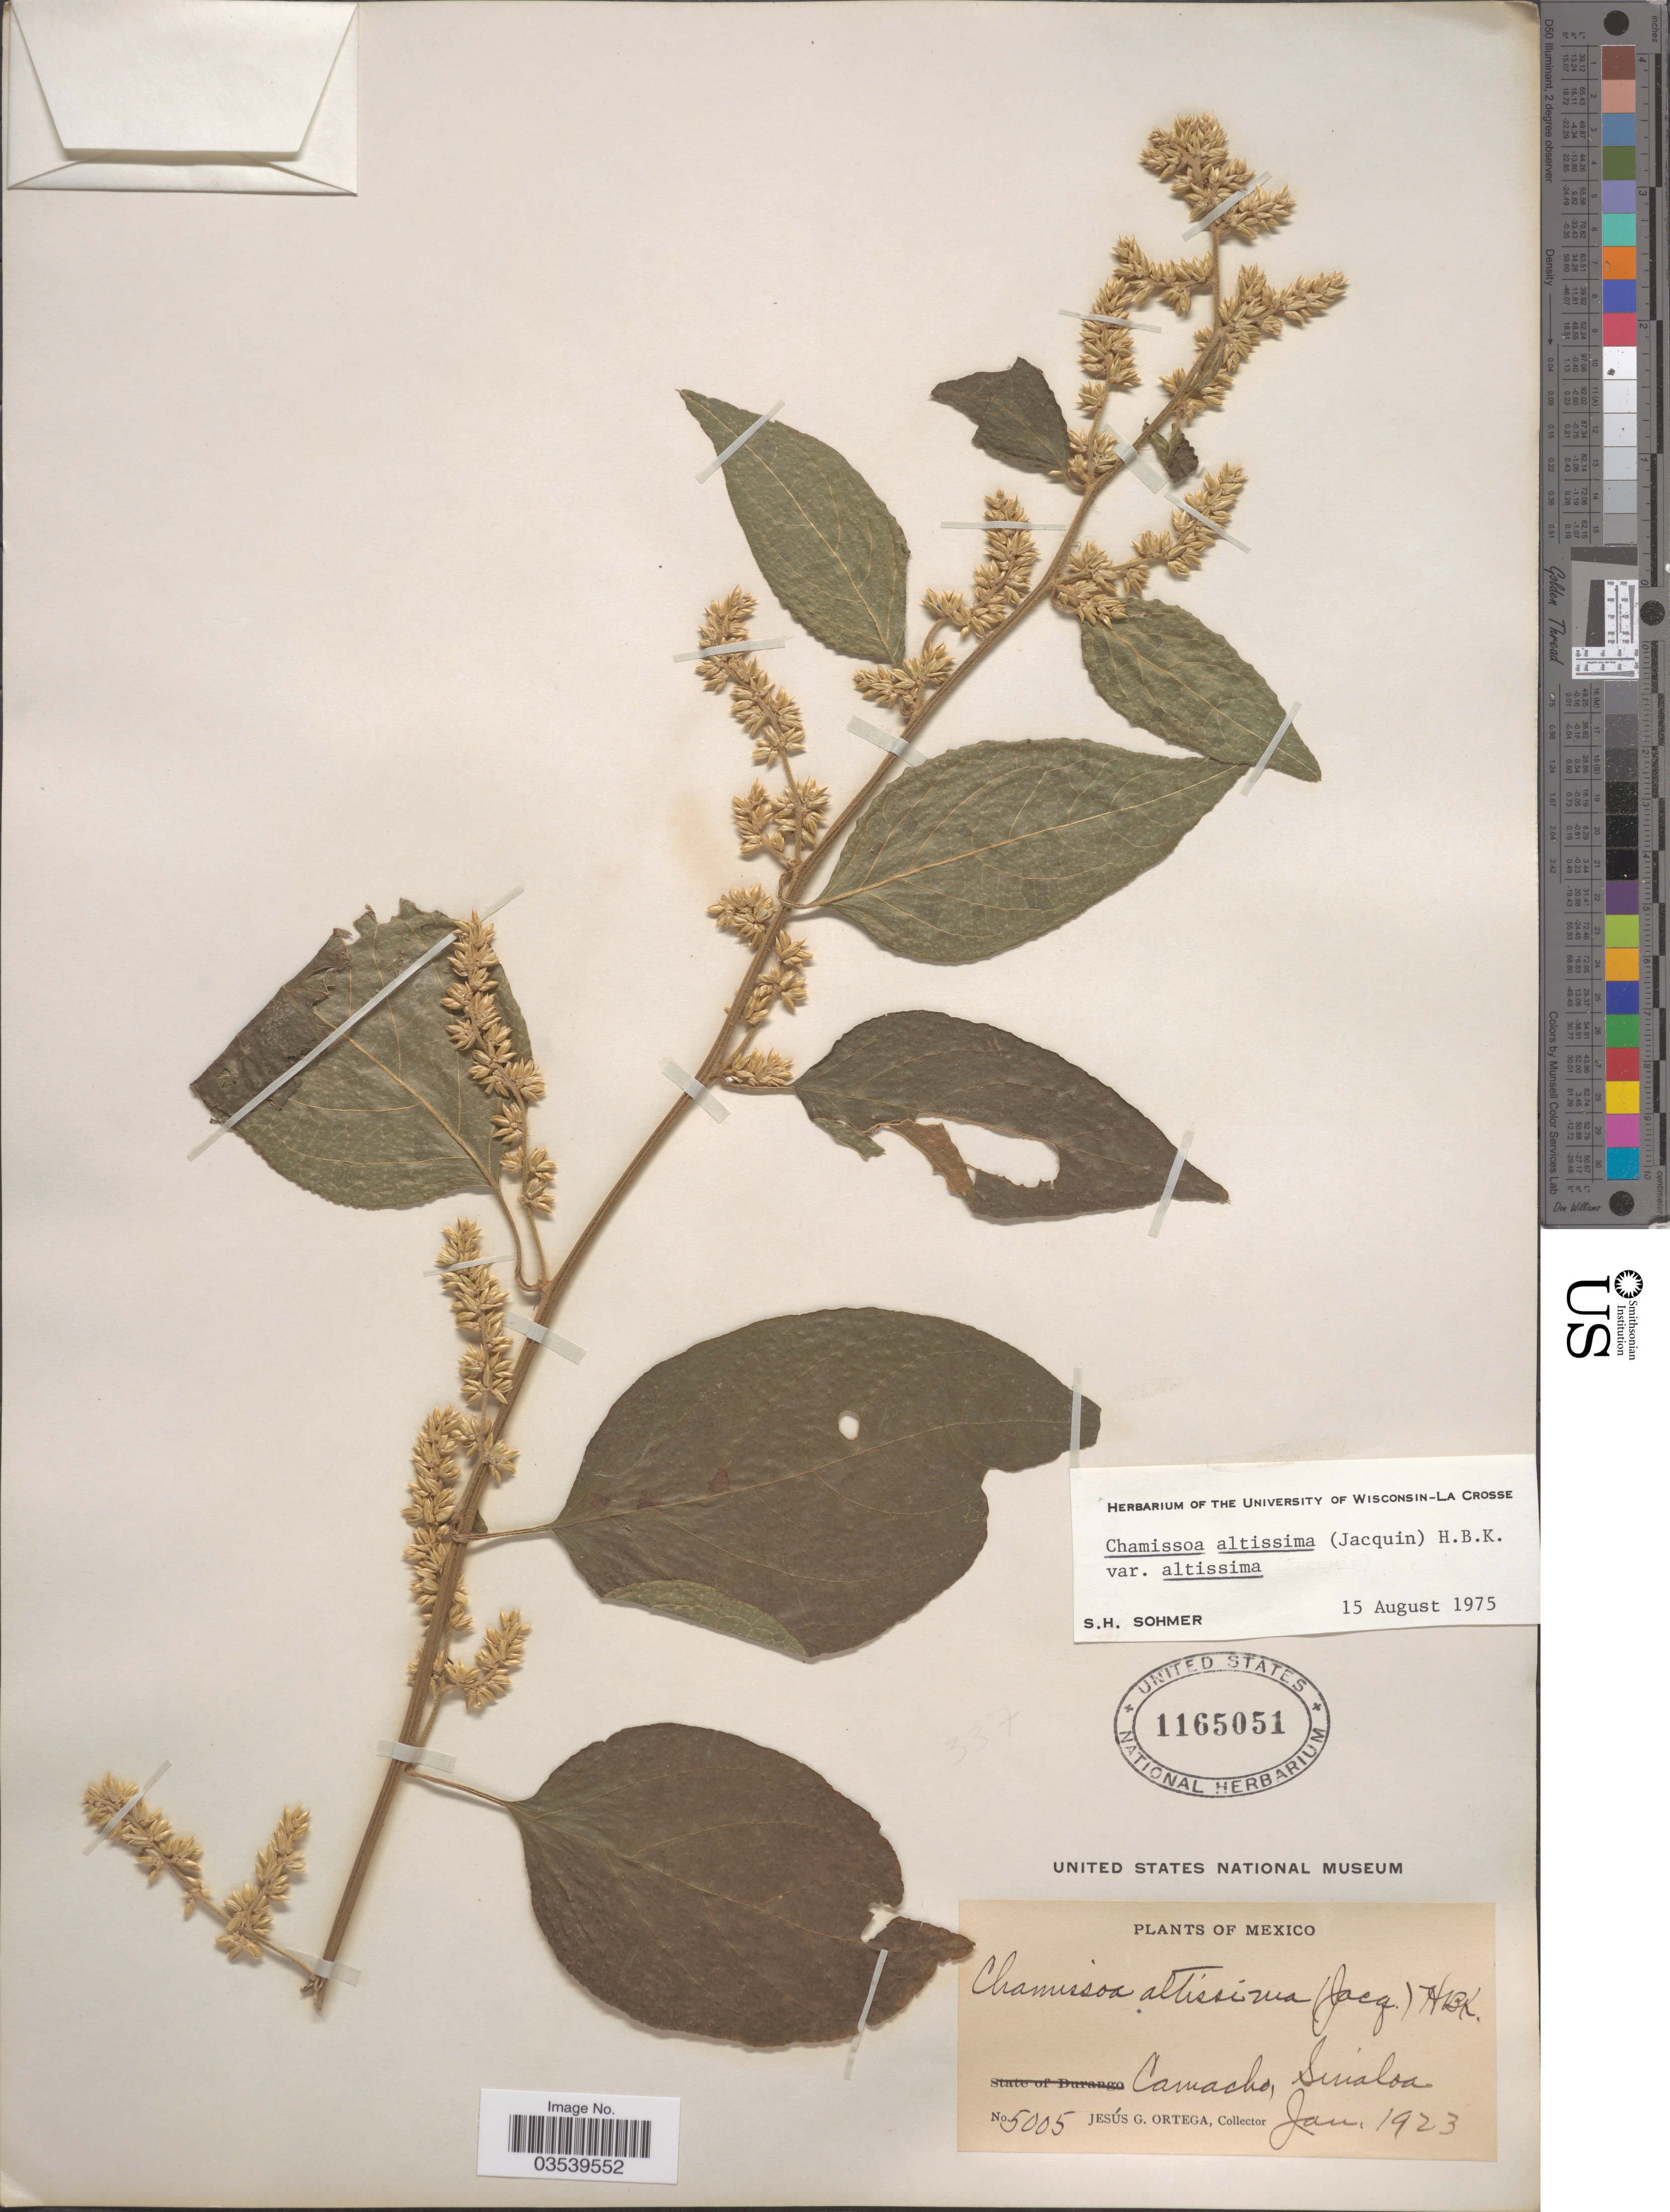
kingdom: Plantae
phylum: Tracheophyta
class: Magnoliopsida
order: Caryophyllales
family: Amaranthaceae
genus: Chamissoa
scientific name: Chamissoa altissima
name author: (Jacq.) Kunth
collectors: J. Ortega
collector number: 5005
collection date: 1923-01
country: Mexico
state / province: Sinaloa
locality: Camacho.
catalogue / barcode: US 1165051